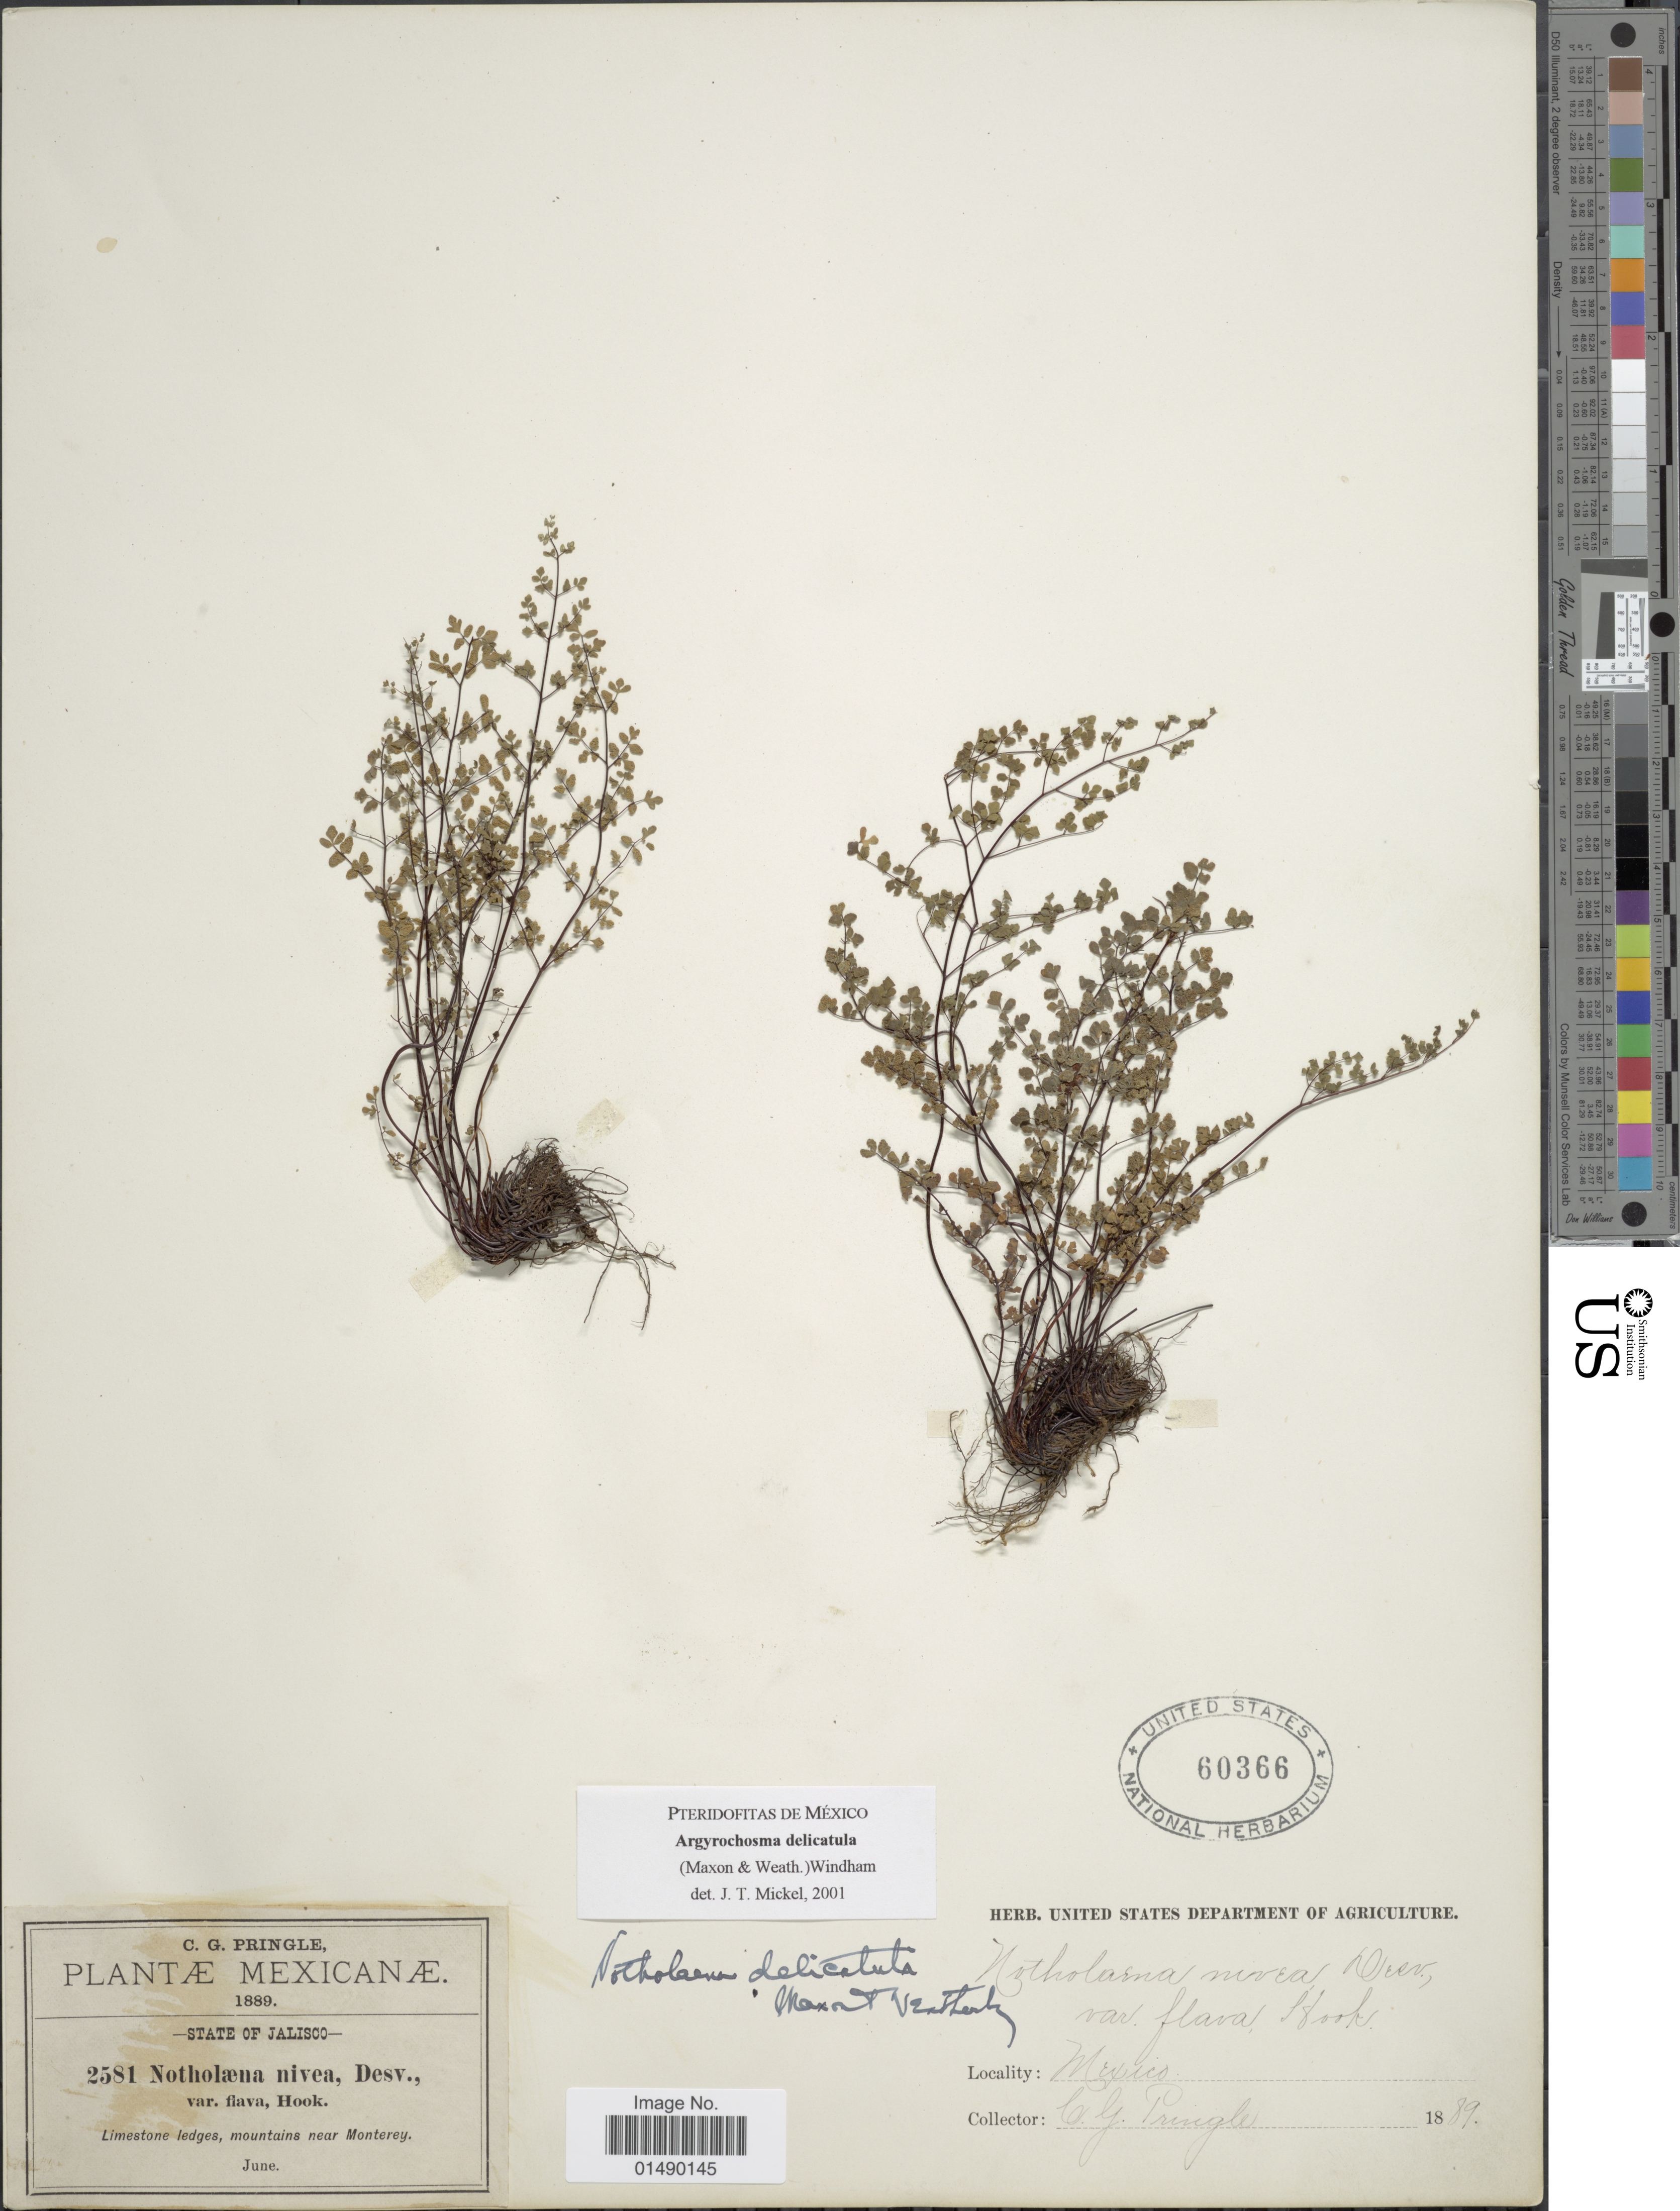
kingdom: Plantae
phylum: Tracheophyta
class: Polypodiopsida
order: Polypodiales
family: Pteridaceae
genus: Argyrochosma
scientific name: Argyrochosma delicatula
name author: (Maxon & Weath.) Windham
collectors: C. G. Pringle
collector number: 2581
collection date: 1889-06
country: Mexico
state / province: Jalisco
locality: Mexicanae, Limestone ledges, mountains near Monterey.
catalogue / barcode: US 60366